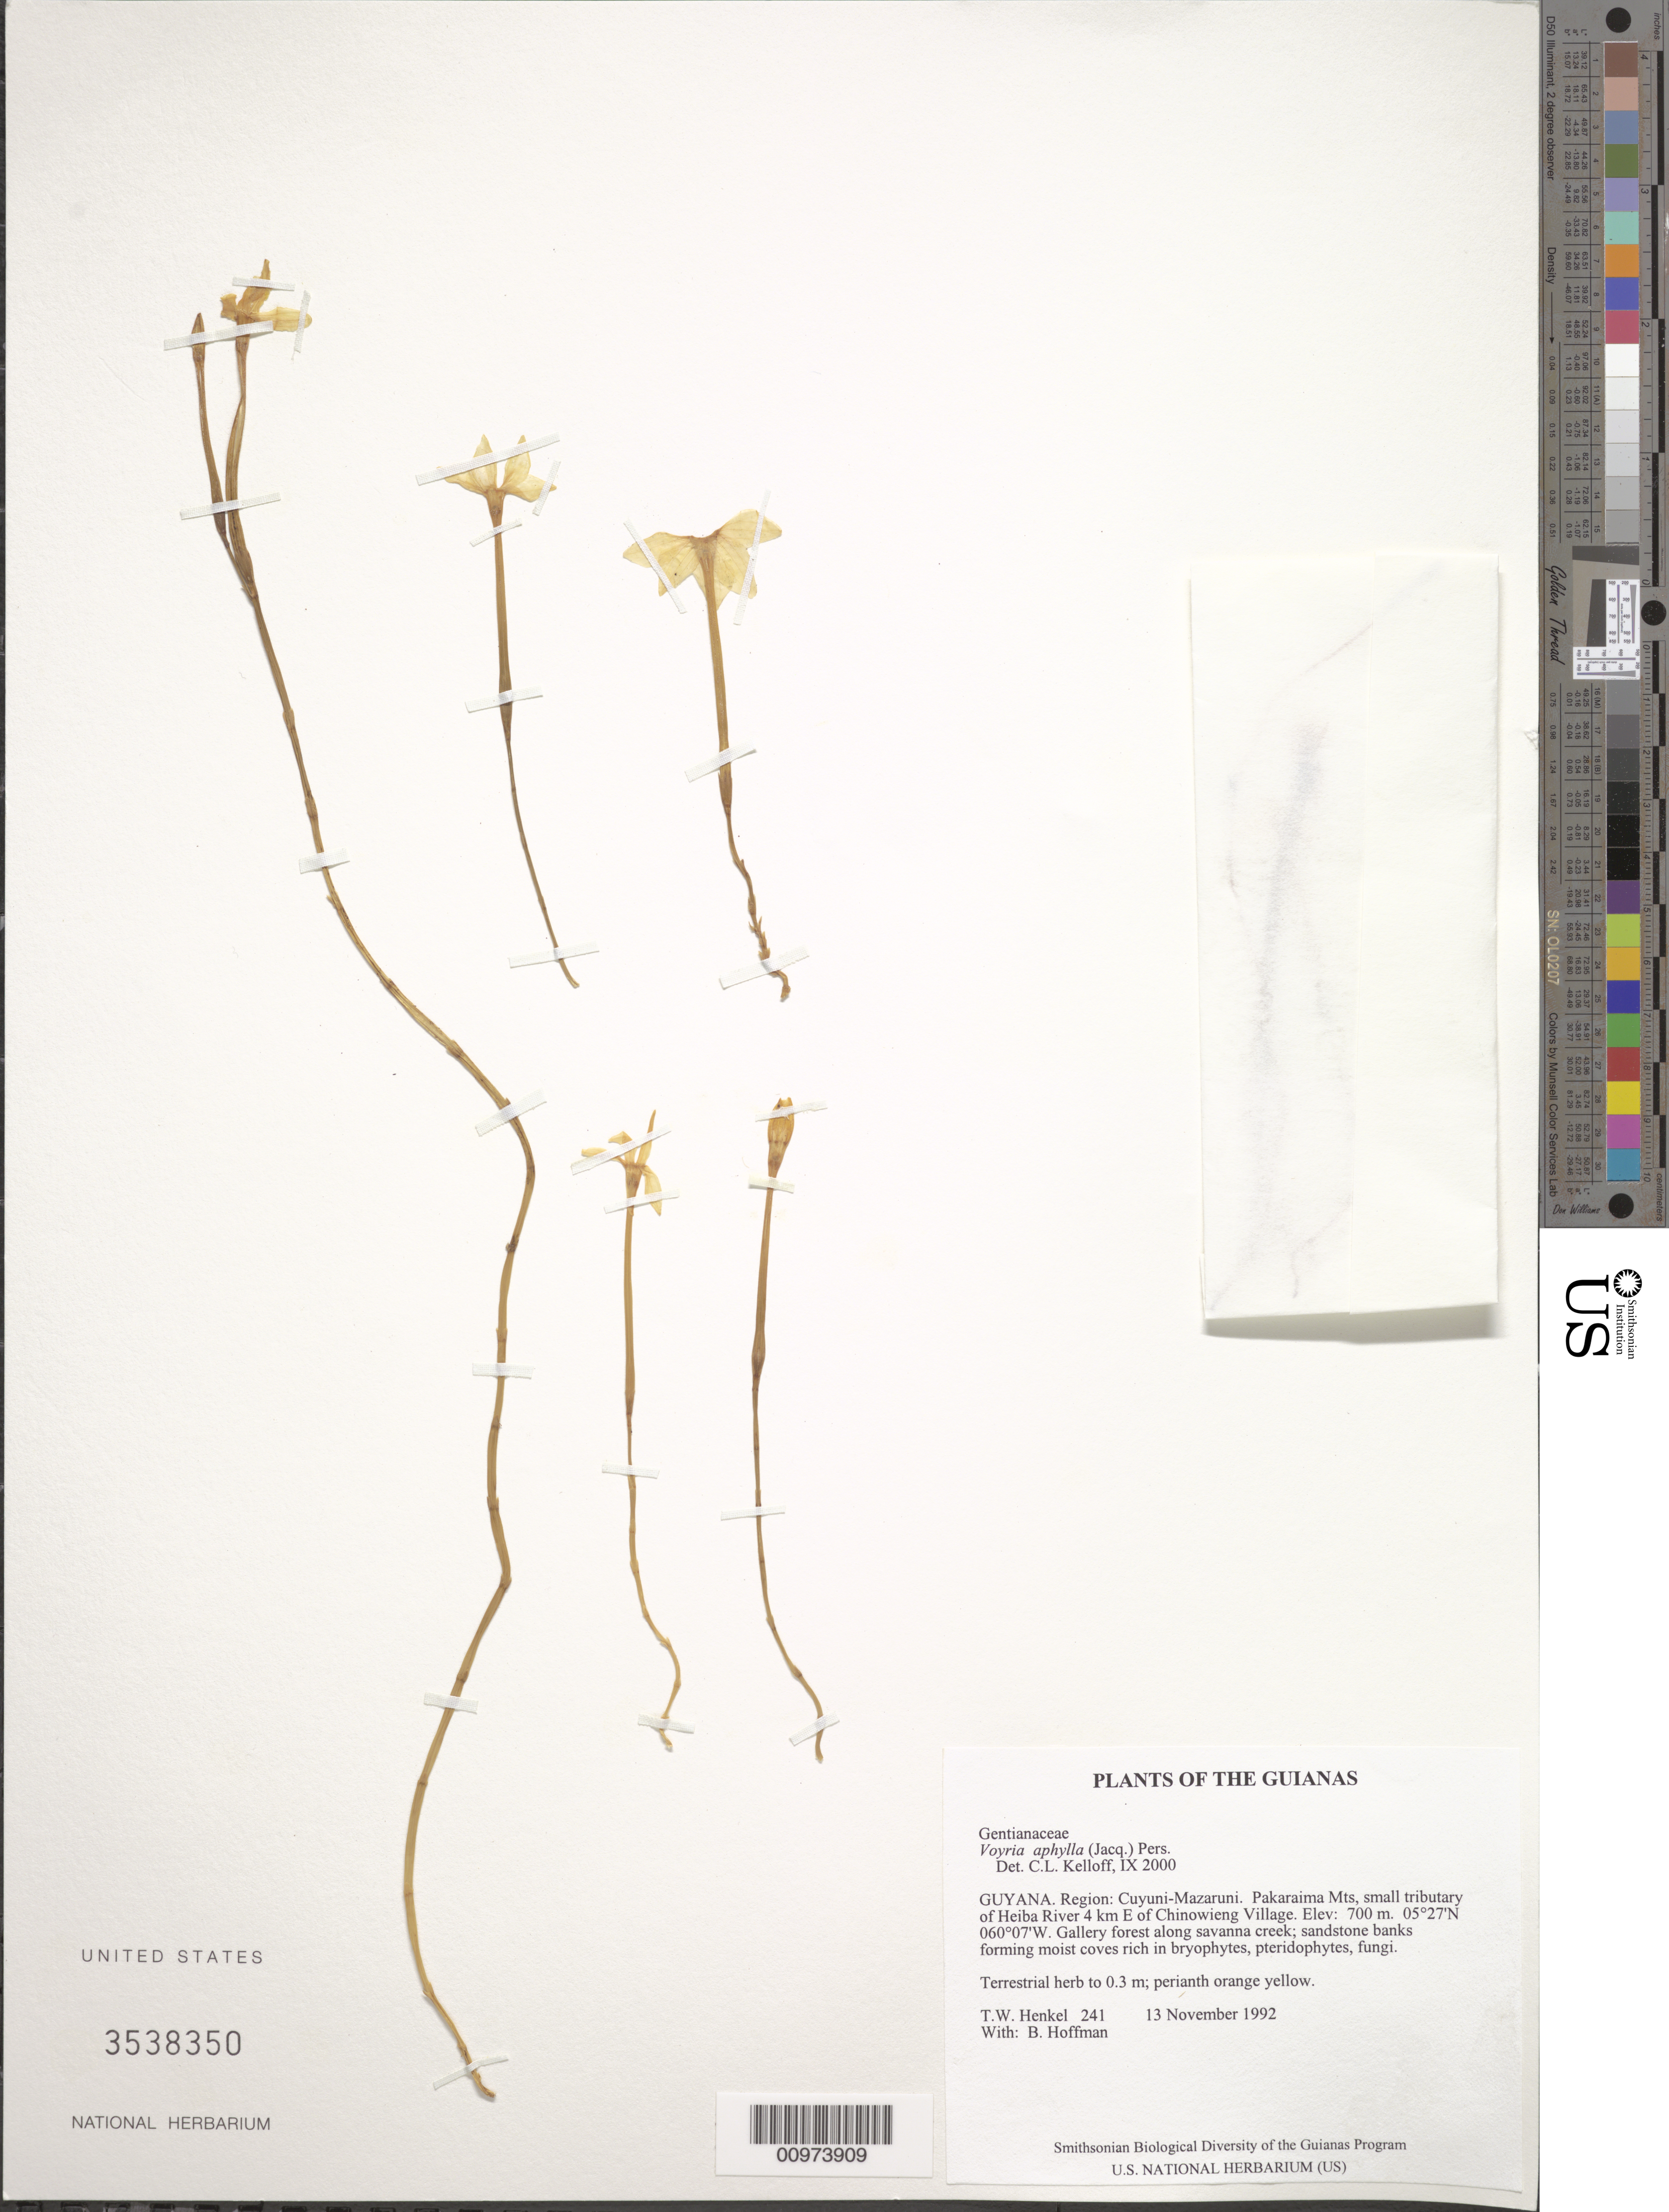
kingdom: Plantae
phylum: Tracheophyta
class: Magnoliopsida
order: Gentianales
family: Gentianaceae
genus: Voyria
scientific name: Voyria aphylla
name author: (Jacq.) Pers.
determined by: Kelloff, Carol L., (US), Smithsonian Institution - National Museum of Natural History (UNITED STATES)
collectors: T. Henkel & B. Hoffman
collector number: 241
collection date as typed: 13 November 1992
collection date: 1992-11-13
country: Guyana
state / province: Cuyuni-Mazaruni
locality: Pakaraima Mts, small tributary of Heiba River 4 km E of Chinowieng Village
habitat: Gallery forest along savanna creek; sandstone banks forming moist coves rich in bryophytes, pteridophytes, fungi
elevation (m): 700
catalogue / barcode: US 3538350